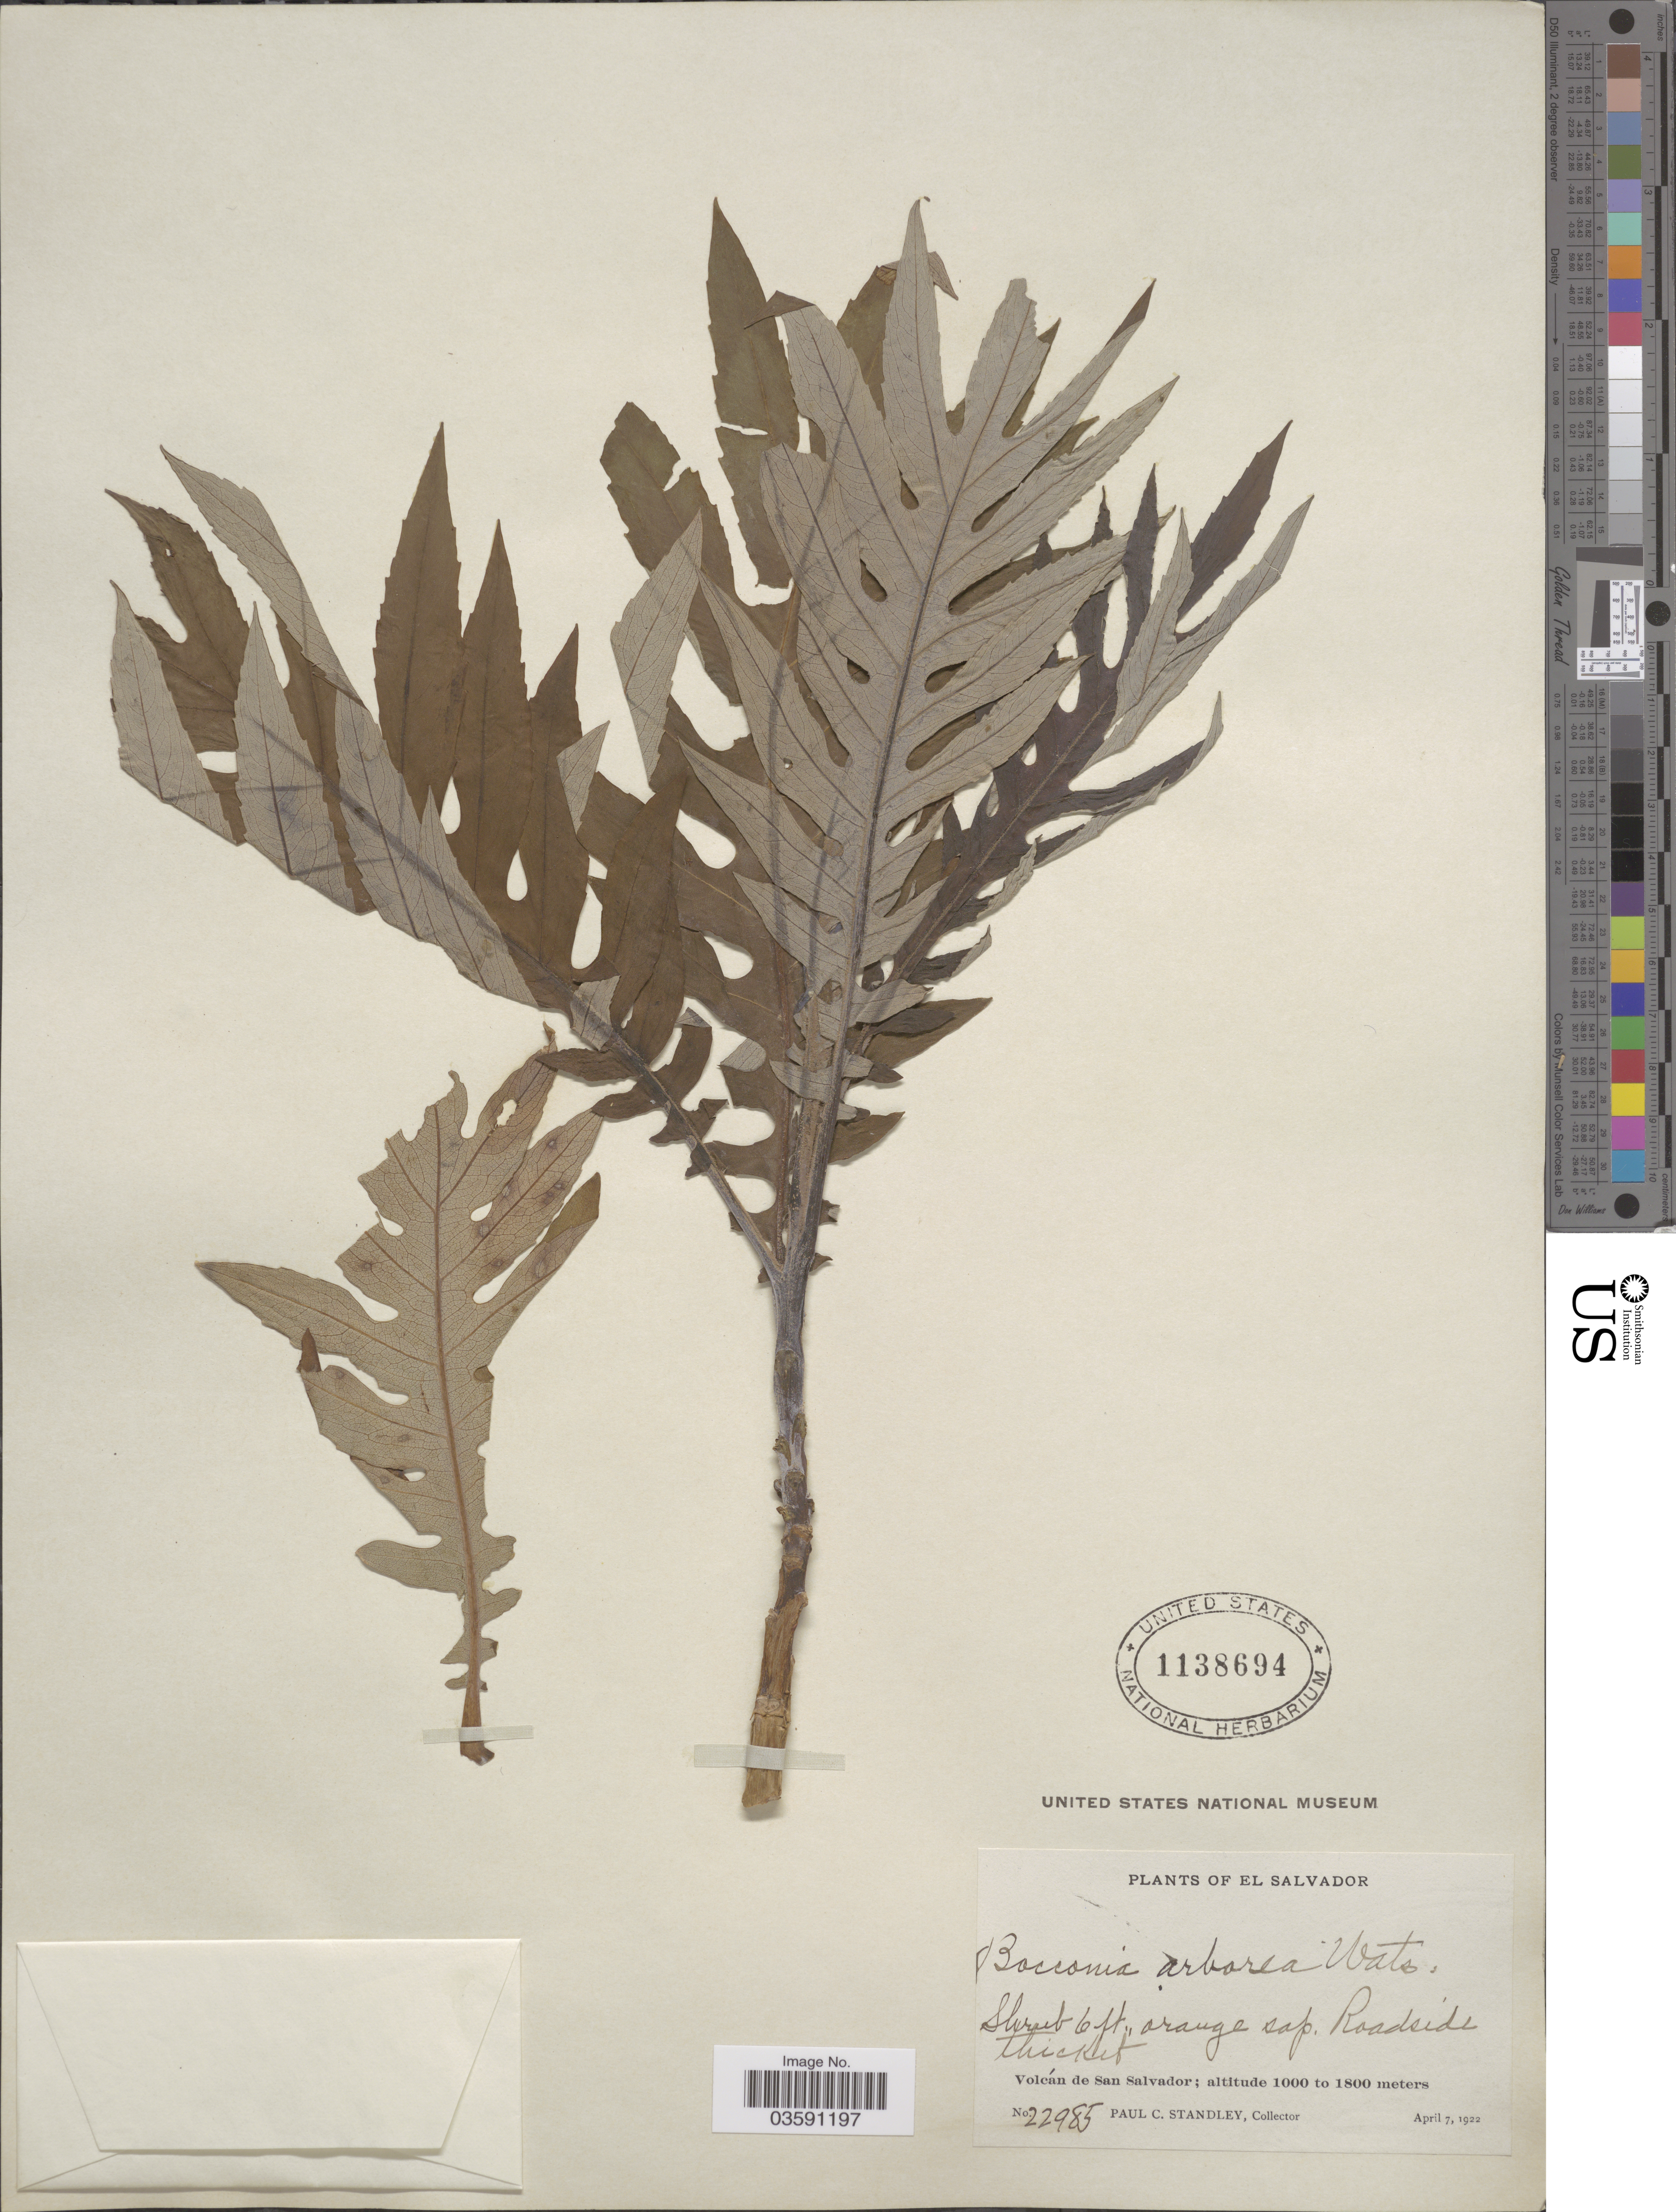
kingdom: Plantae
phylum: Tracheophyta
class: Magnoliopsida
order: Ranunculales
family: Papaveraceae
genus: Bocconia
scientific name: Bocconia arborea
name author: S. Watson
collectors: P. C. Standley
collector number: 22985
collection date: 1922-04-07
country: El Salvador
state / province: San Salvador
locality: Volcán de San Salvador.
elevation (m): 1000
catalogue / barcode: US 1138694